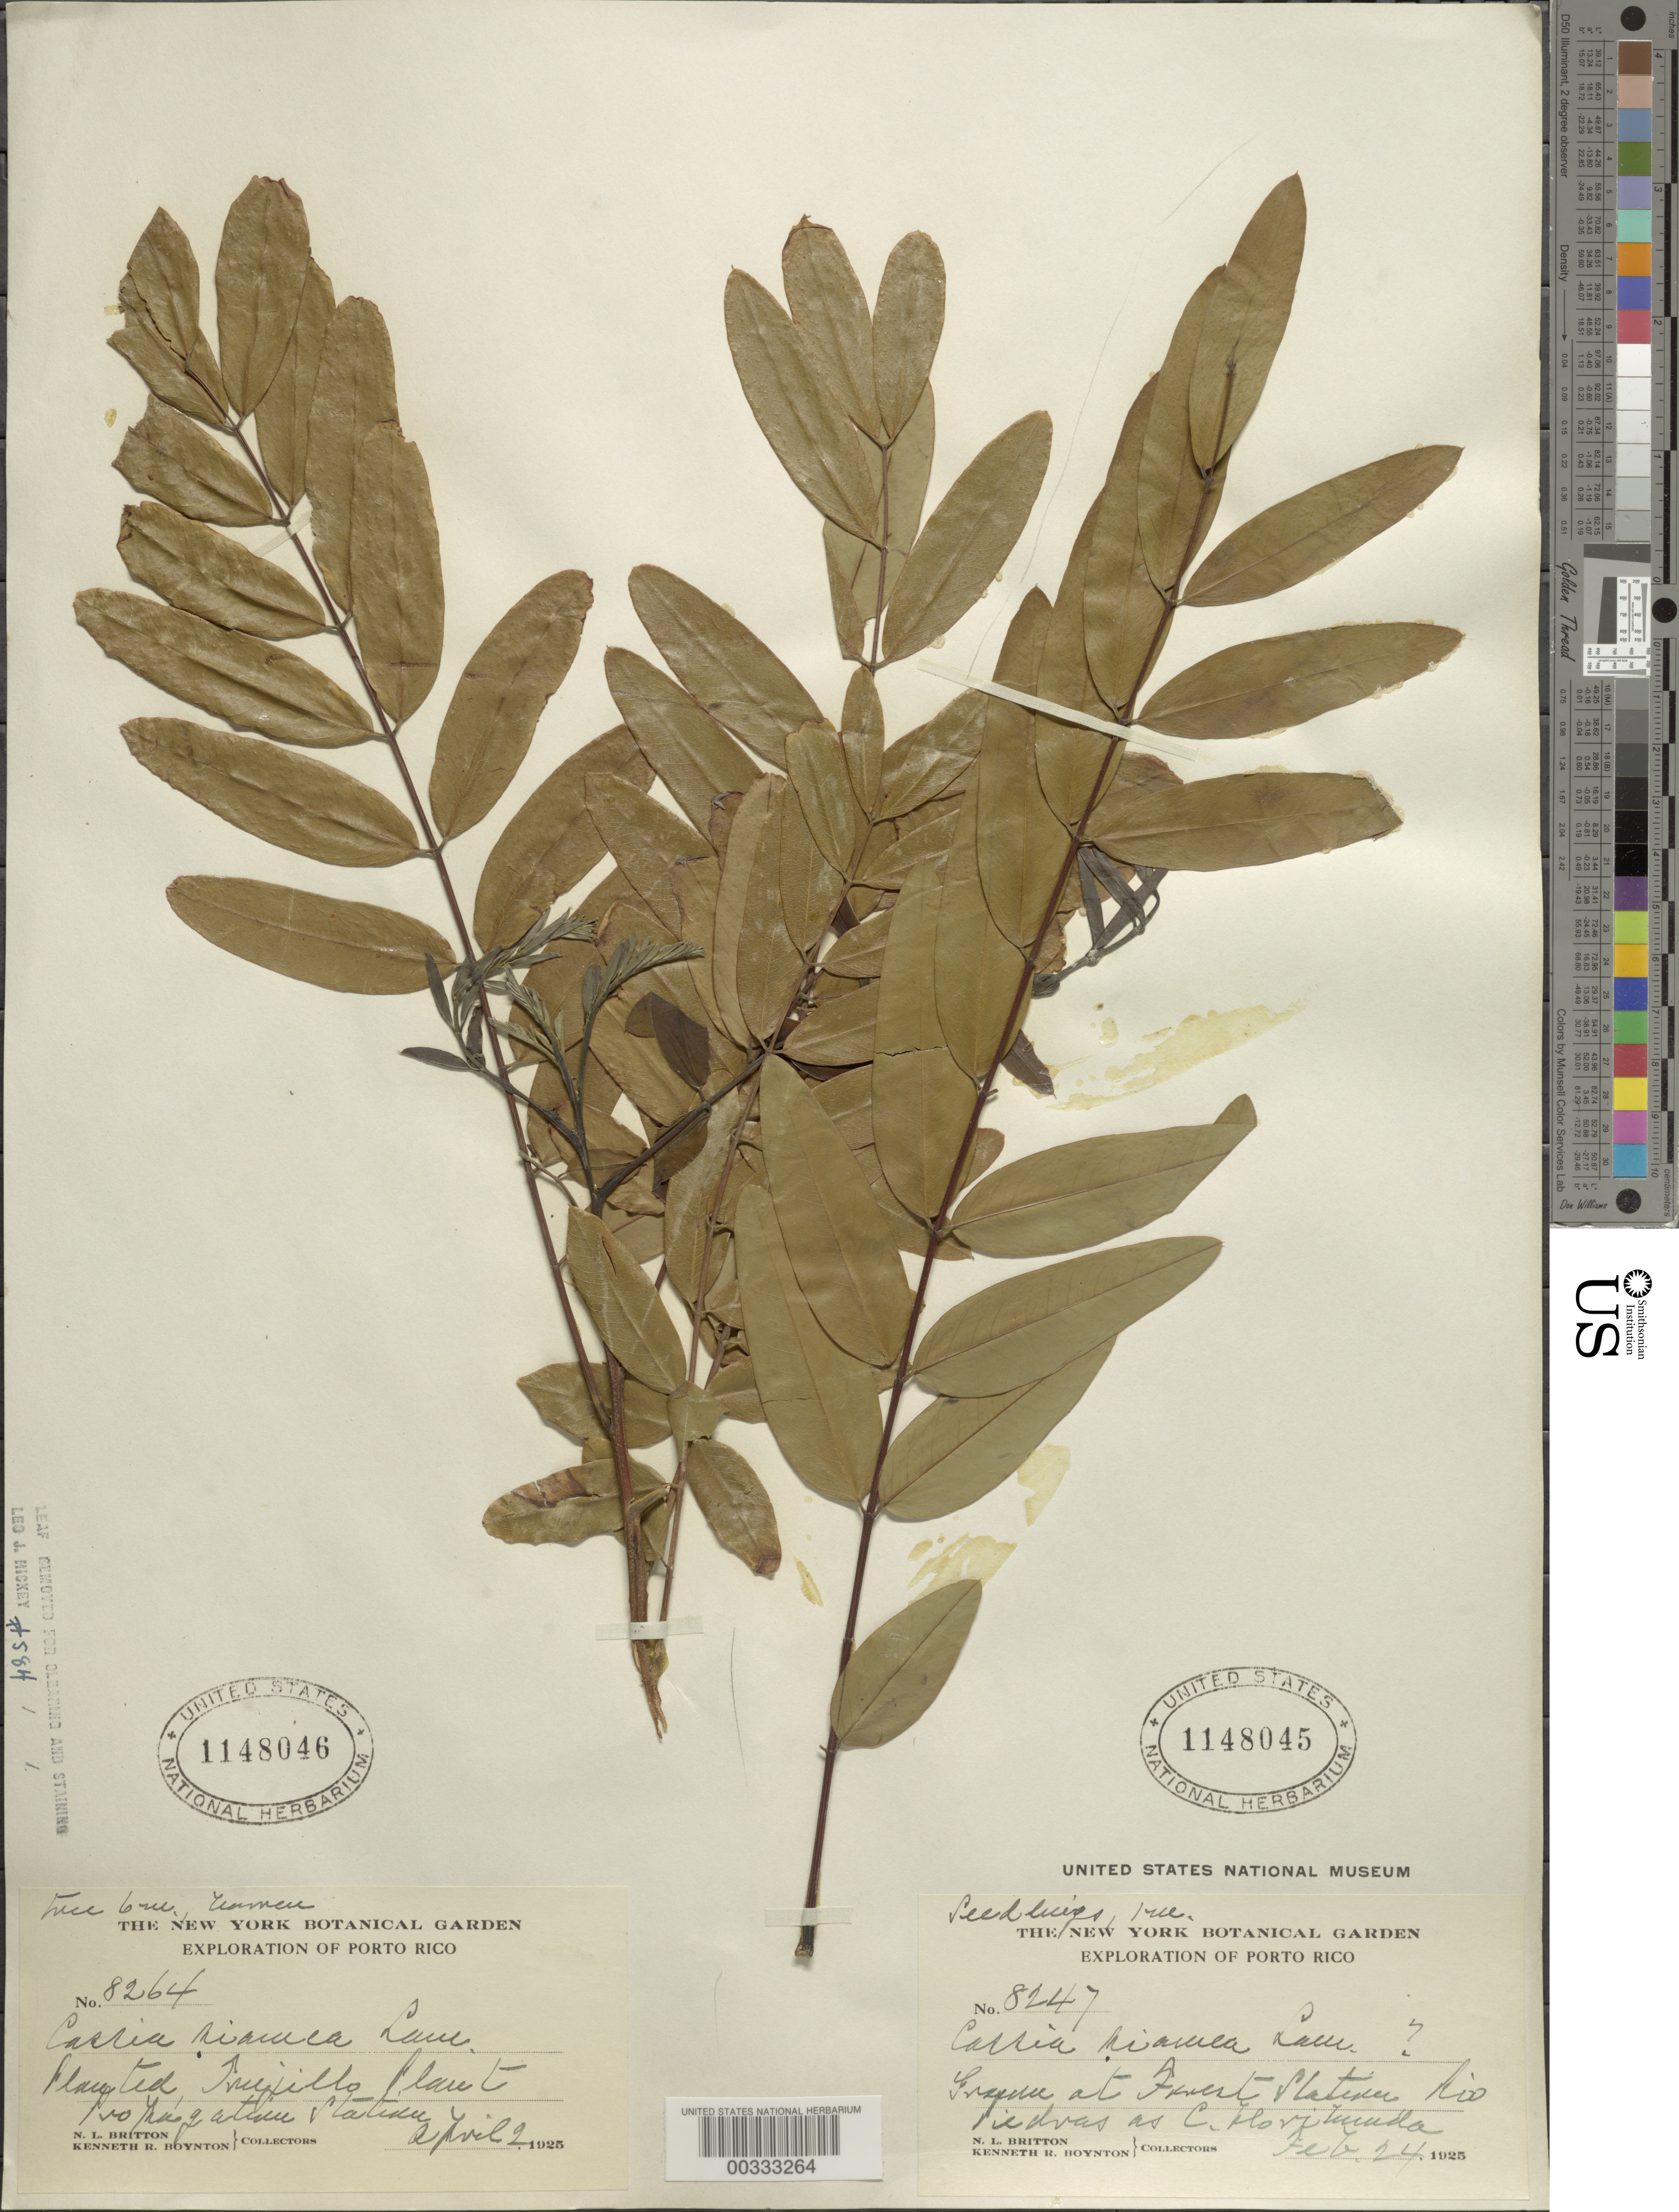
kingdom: Plantae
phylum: Tracheophyta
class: Magnoliopsida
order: Fabales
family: Fabaceae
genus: Senna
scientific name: Senna siamea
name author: (Lam.) H.S. Irwin & Barneby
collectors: N. Britton & K. Boynton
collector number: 8247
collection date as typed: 24 Feb 1925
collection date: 1925-02-24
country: Puerto Rico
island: Greater Antilles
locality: Rio piedras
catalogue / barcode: US 1148045